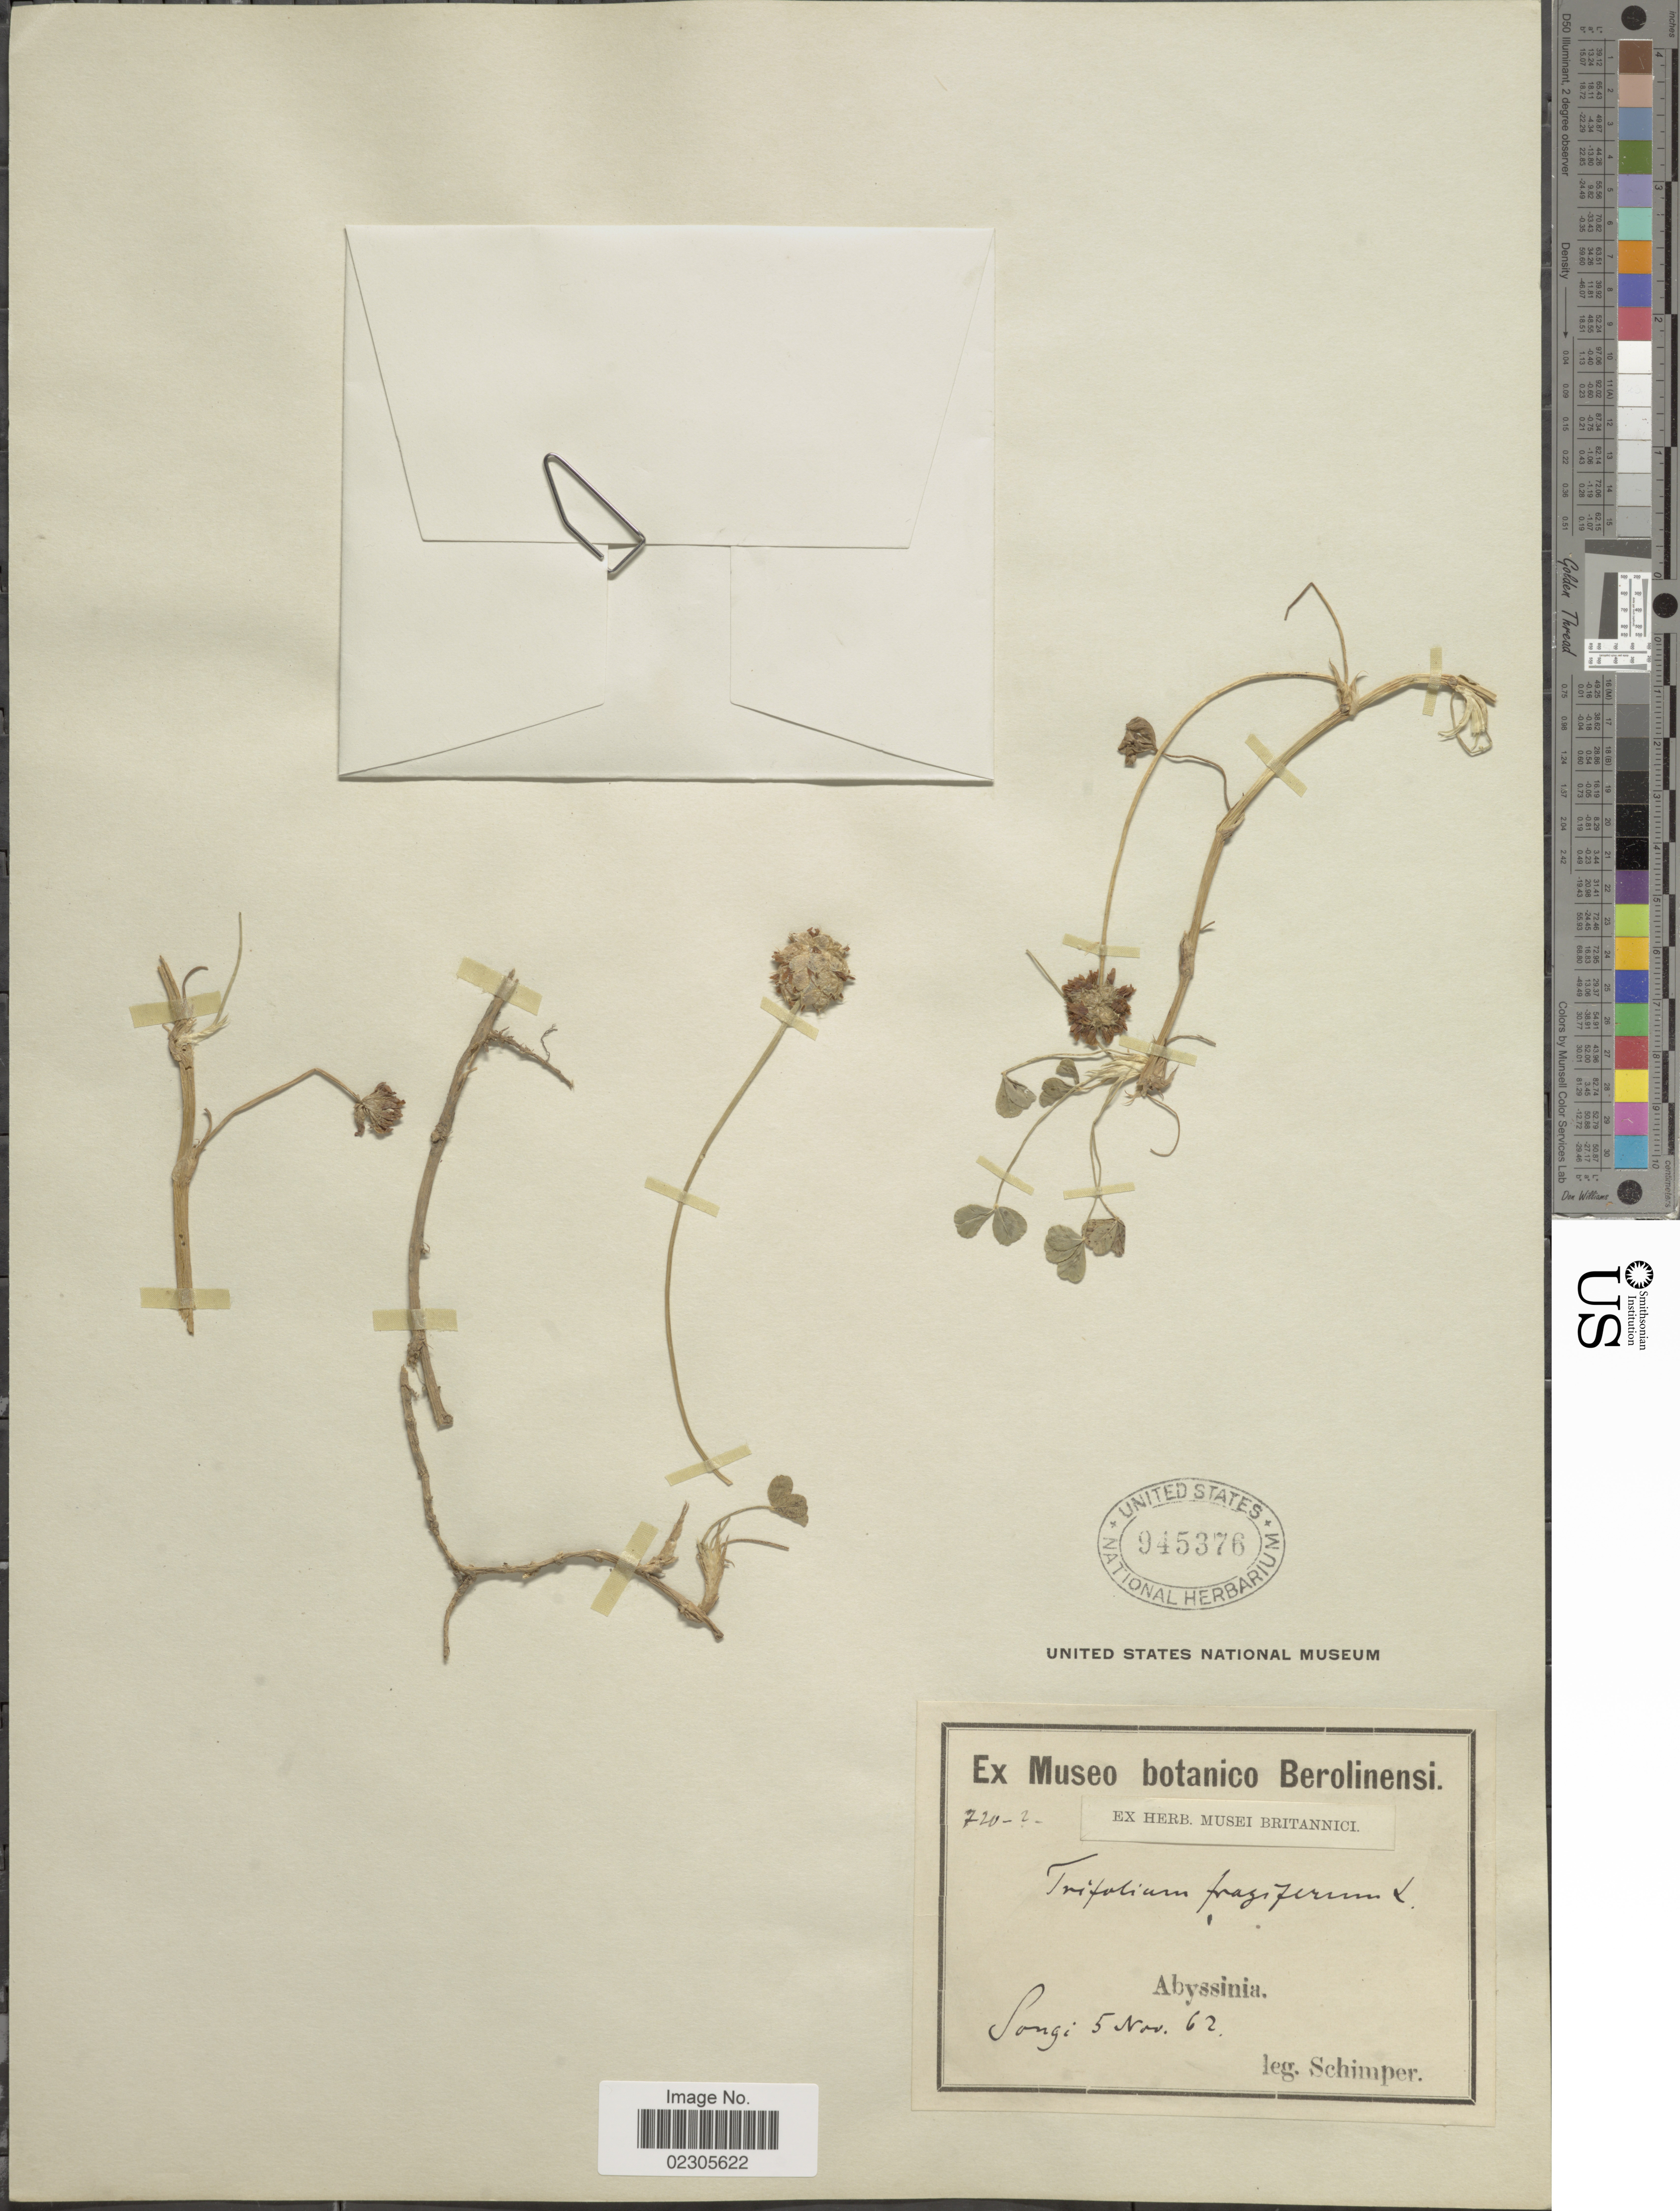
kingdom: Plantae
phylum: Tracheophyta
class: Magnoliopsida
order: Fabales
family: Fabaceae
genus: Trifolium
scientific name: Trifolium fragiferum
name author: L.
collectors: -. Schimper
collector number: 7202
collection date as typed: Transcribed d/m/y: 5/11/62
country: Eritrea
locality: Abyssinia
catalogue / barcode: US 945376